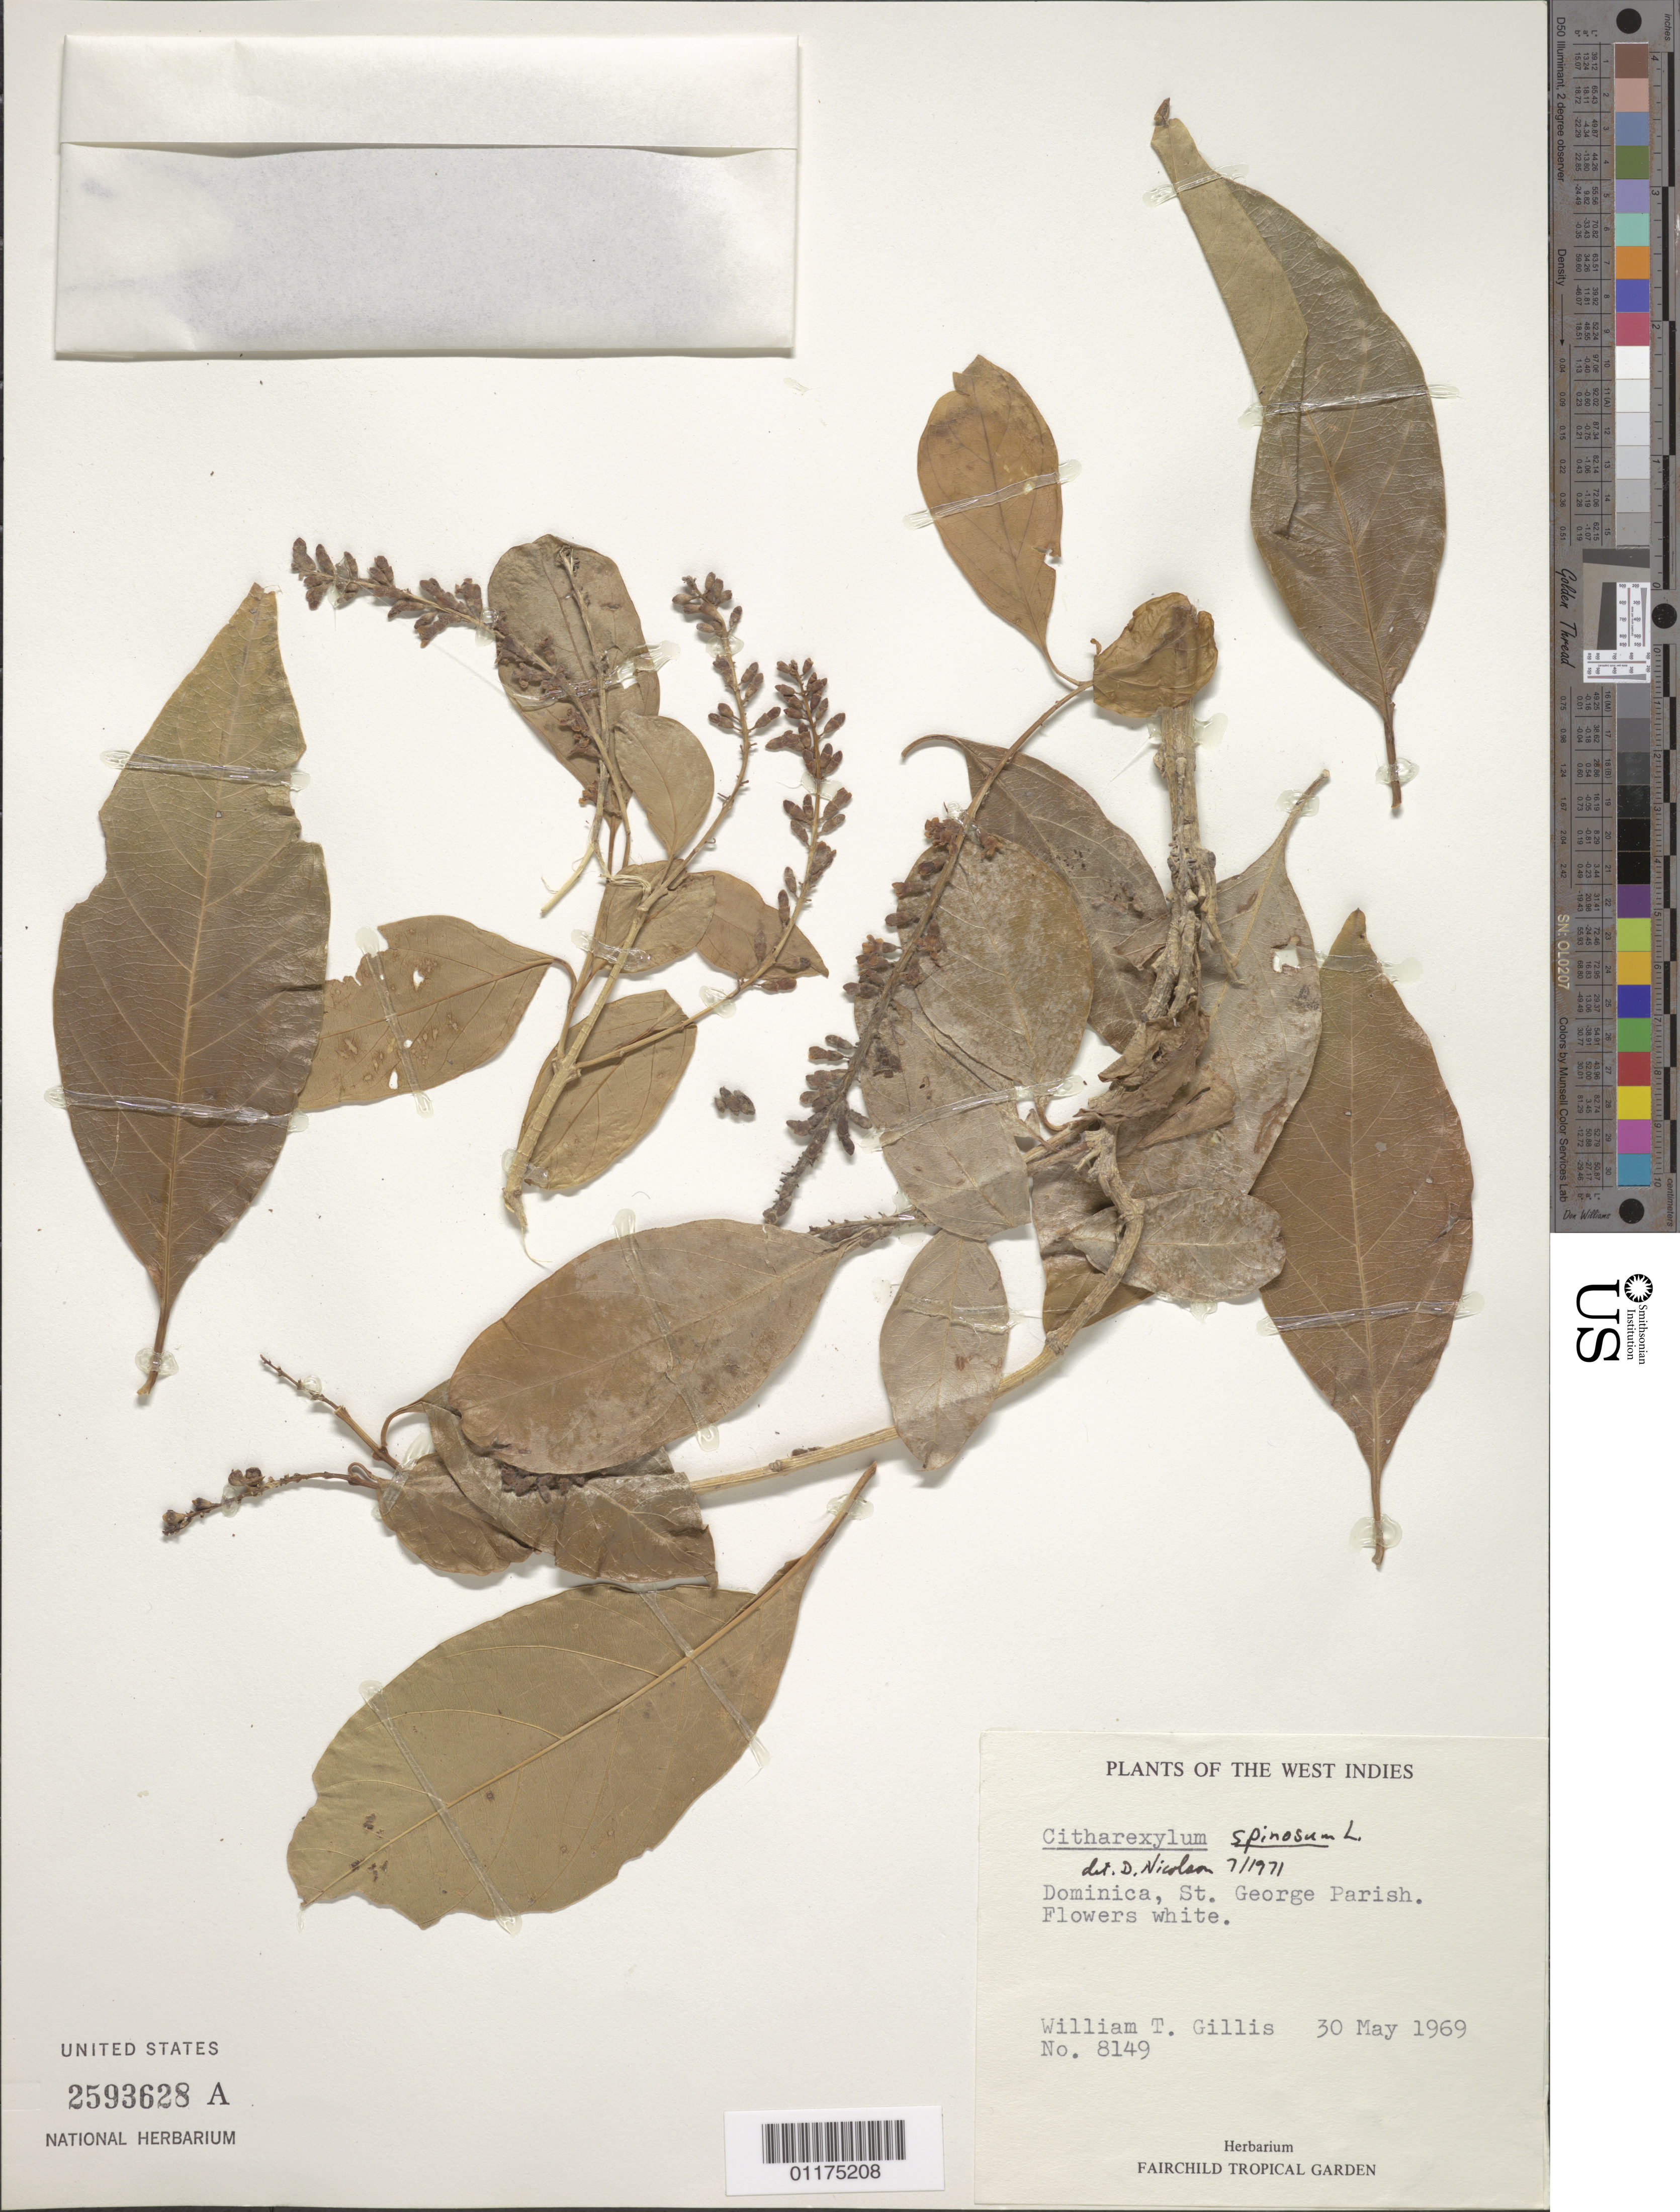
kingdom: Plantae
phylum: Tracheophyta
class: Magnoliopsida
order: Lamiales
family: Verbenaceae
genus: Citharexylum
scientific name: Citharexylum spinosum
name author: L.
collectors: W. T. Gillis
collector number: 8149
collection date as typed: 30 May 1969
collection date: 1969-05-30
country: Dominica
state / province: St. George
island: Dominica I.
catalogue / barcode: US 2593628A